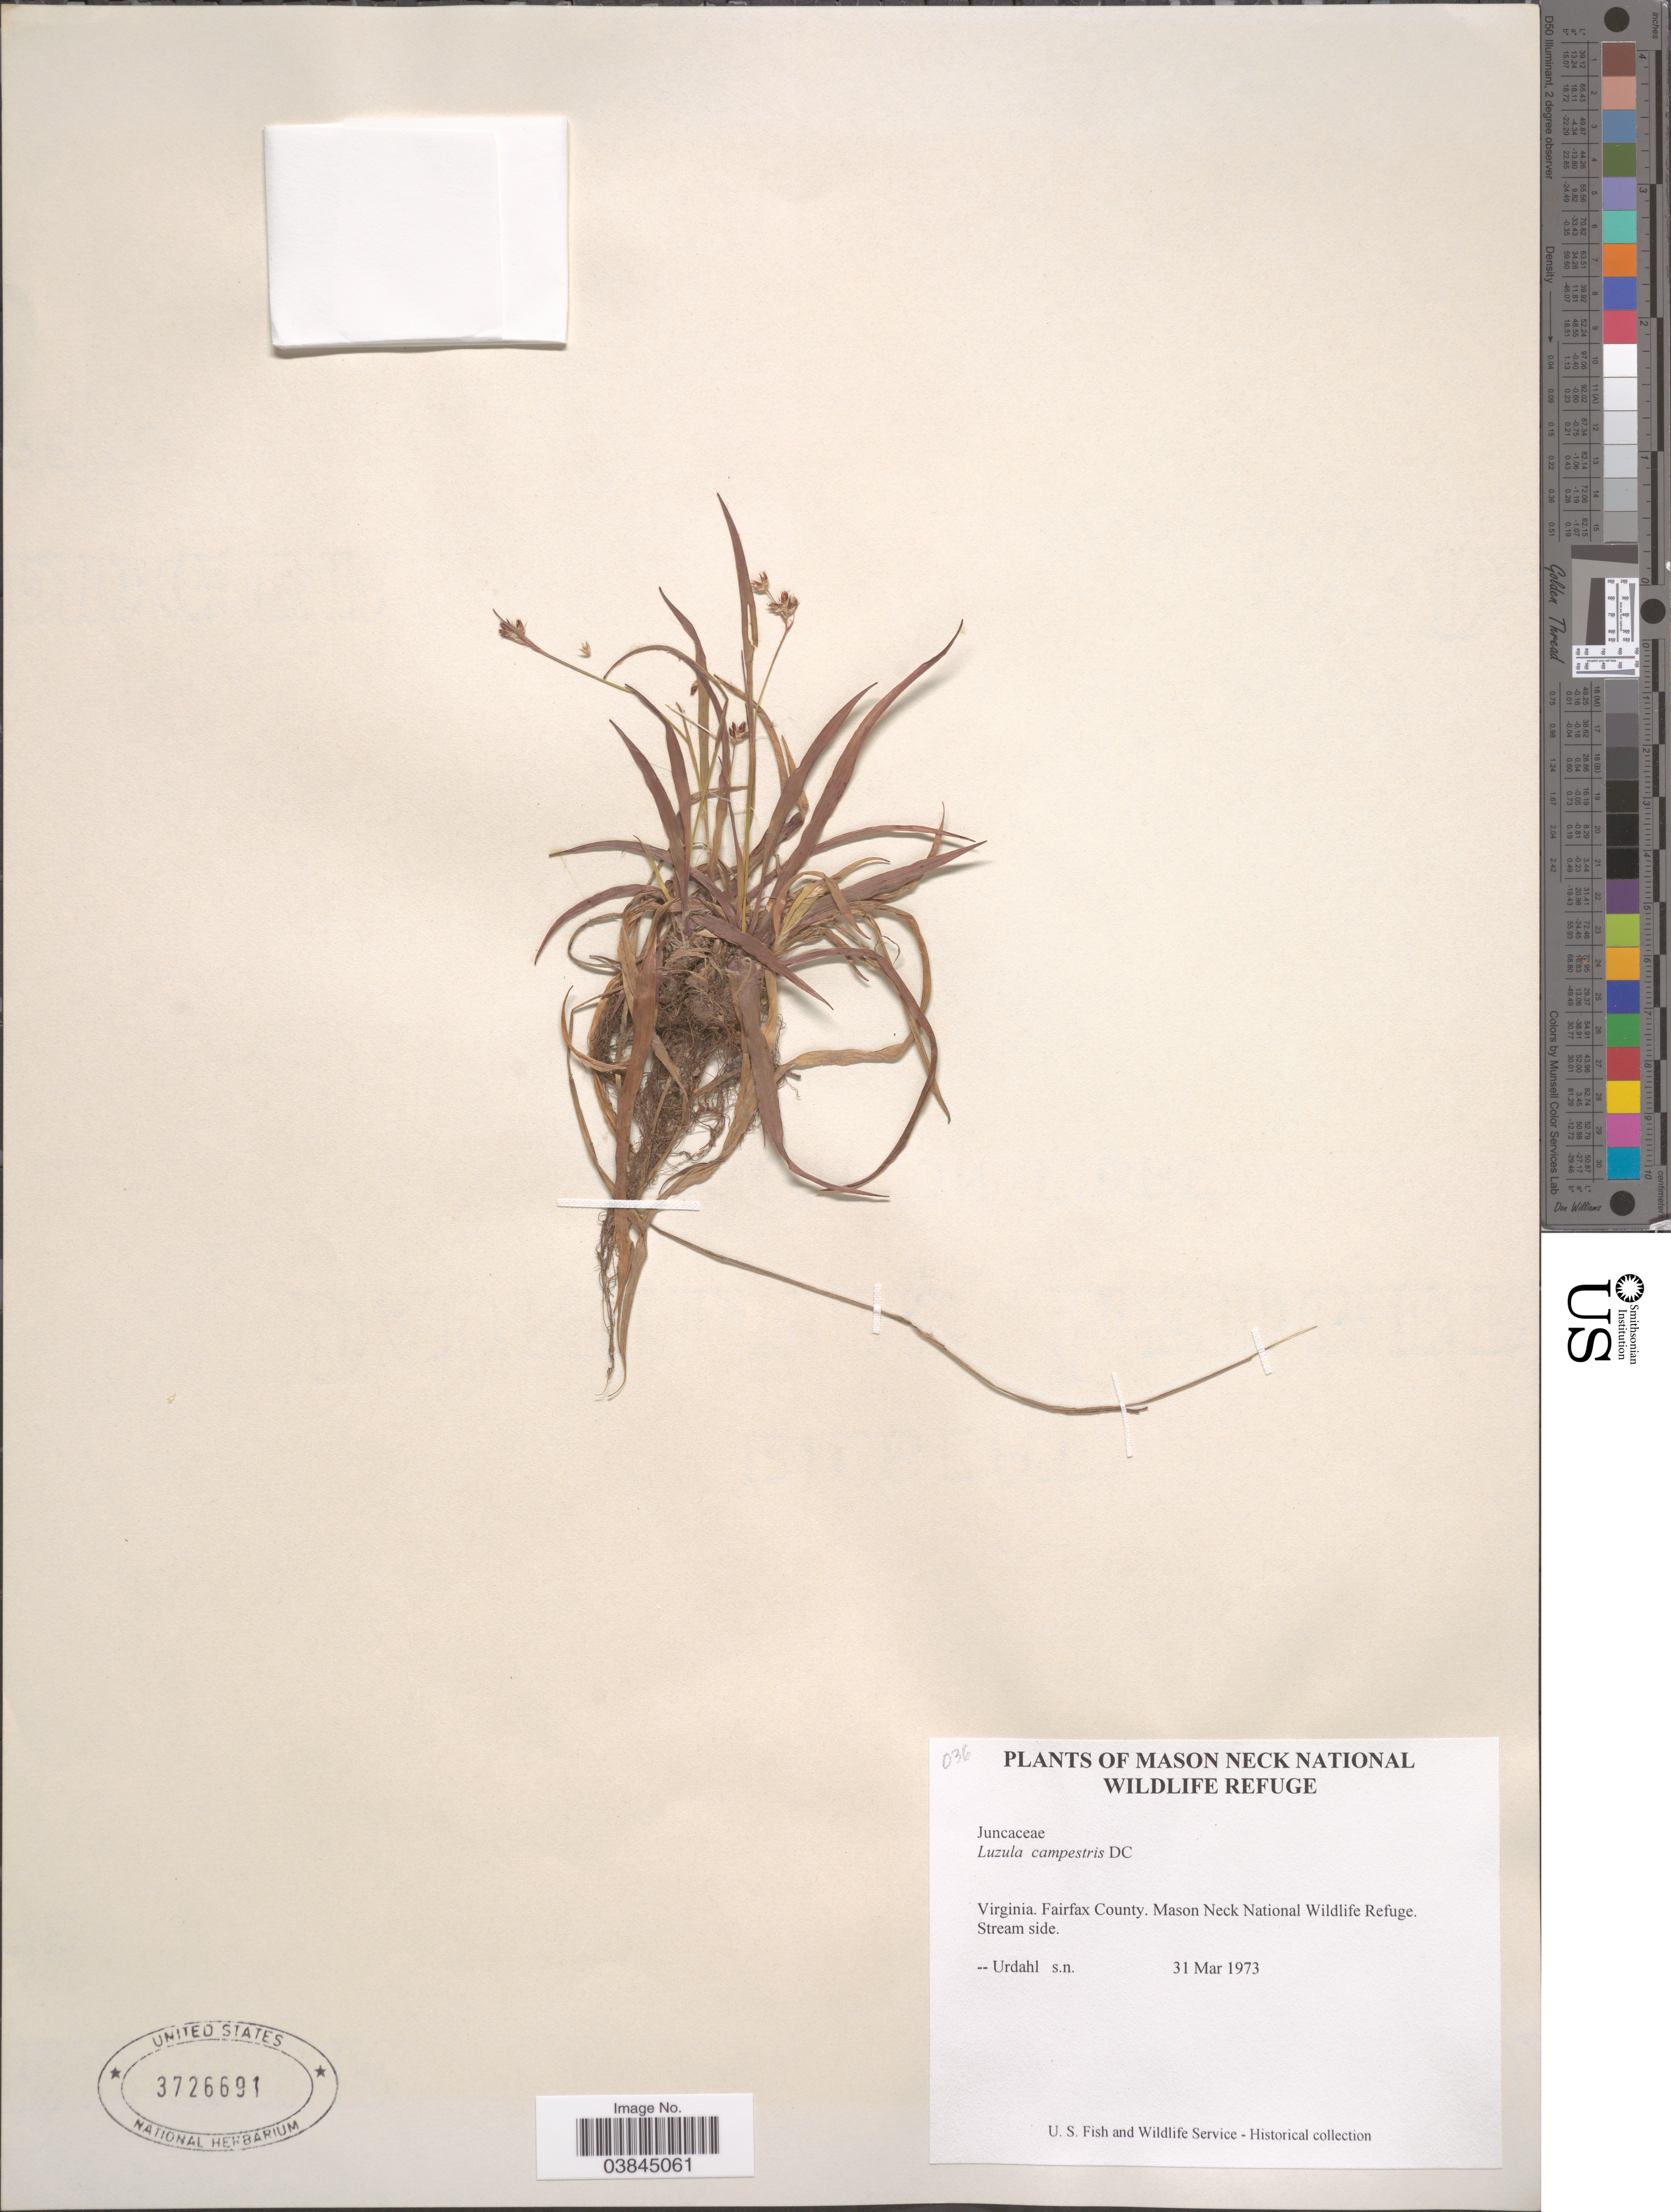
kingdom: Plantae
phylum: Tracheophyta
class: Liliopsida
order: Poales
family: Juncaceae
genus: Luzula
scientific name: Luzula campestris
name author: (L.) DC.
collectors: Urdahl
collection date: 1973-03-31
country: United States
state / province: Virginia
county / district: Fairfax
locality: Mason Neck National Wildlife Refuge. Fairfax County. Mason Neck National Wildlife Refuge.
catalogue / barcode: US 3726691